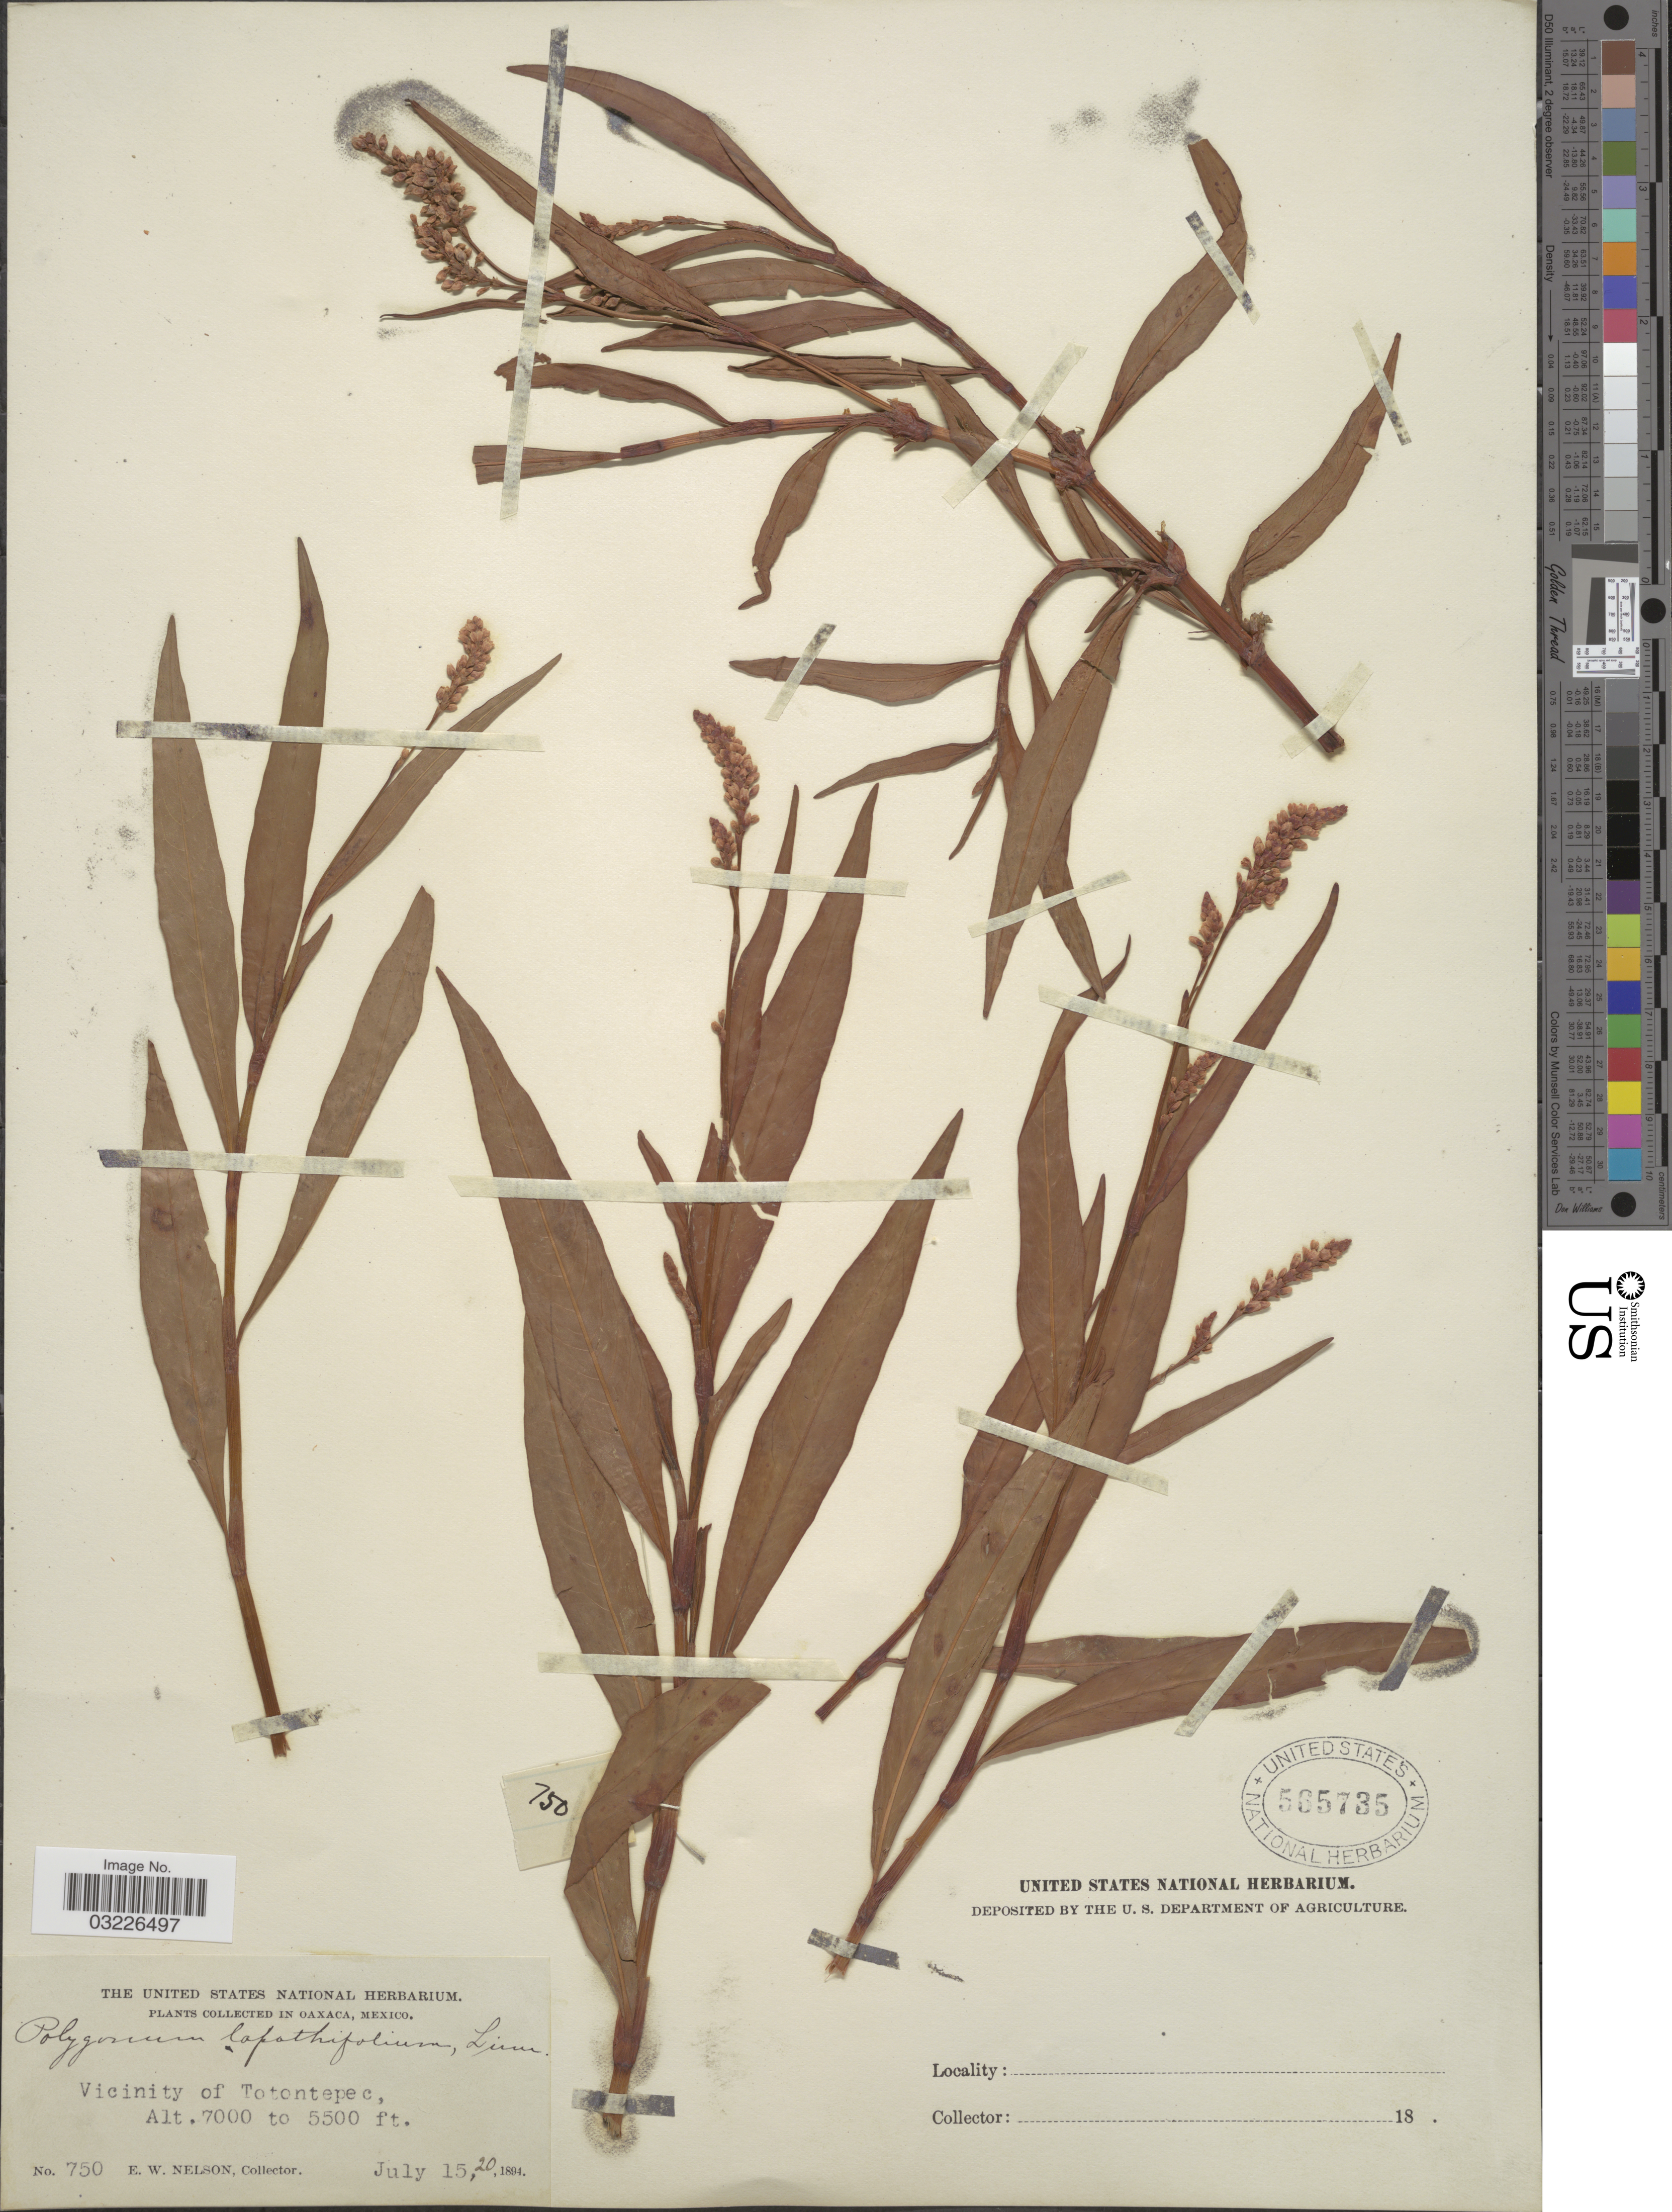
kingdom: Plantae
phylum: Tracheophyta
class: Magnoliopsida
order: Caryophyllales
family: Polygonaceae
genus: Polygonum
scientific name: Polygonum lapathifolium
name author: L.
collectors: E. W. Nelson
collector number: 750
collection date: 1894-07-15/1894-07-20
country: Mexico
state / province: Oaxaca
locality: Vicinity of Totontepec.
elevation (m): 1676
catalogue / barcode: US 565735